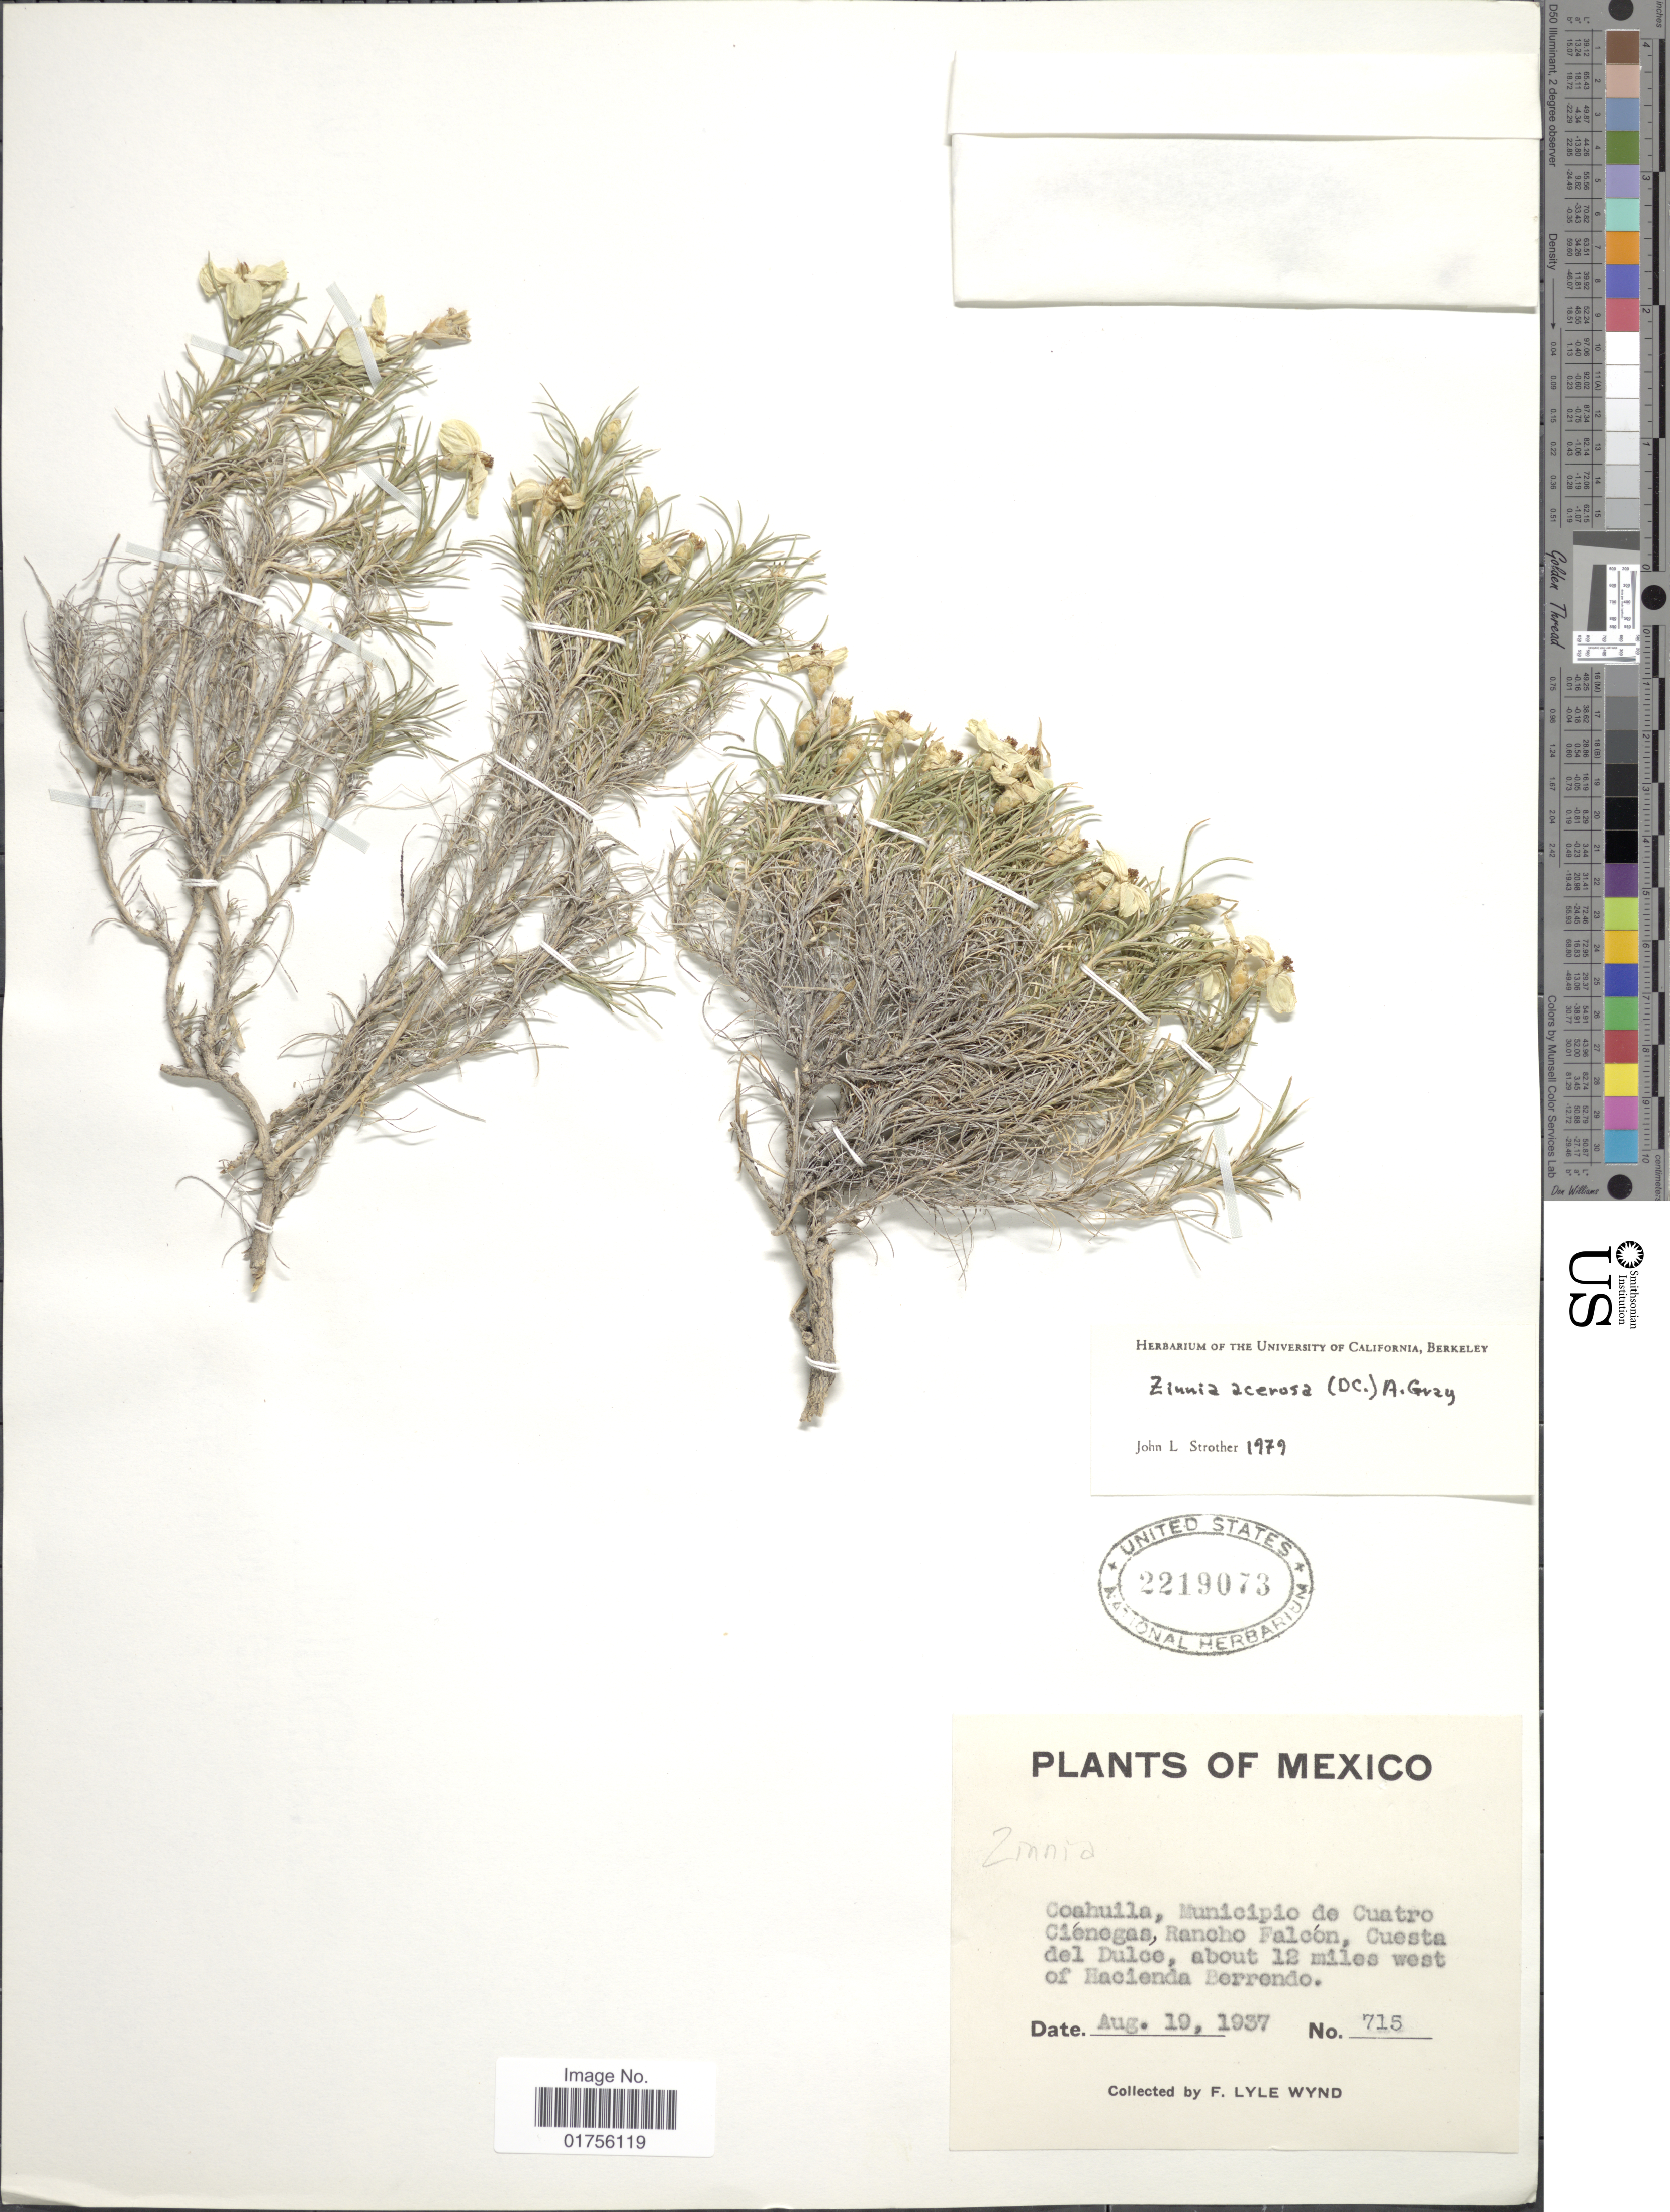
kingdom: Plantae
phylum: Tracheophyta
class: Magnoliopsida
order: Asterales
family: Asteraceae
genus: Zinnia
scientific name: Zinnia acerosa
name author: (DC.) A. Gray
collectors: F. L. Wynd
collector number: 715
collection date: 1937-08-19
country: Mexico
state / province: Coahuila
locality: Coahuila, Municipio de Cuatro Cienegas, Rancho Falcon, Cuesta del Dulce, about 12 miles west of Hacienda Berrendo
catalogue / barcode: US 2219073